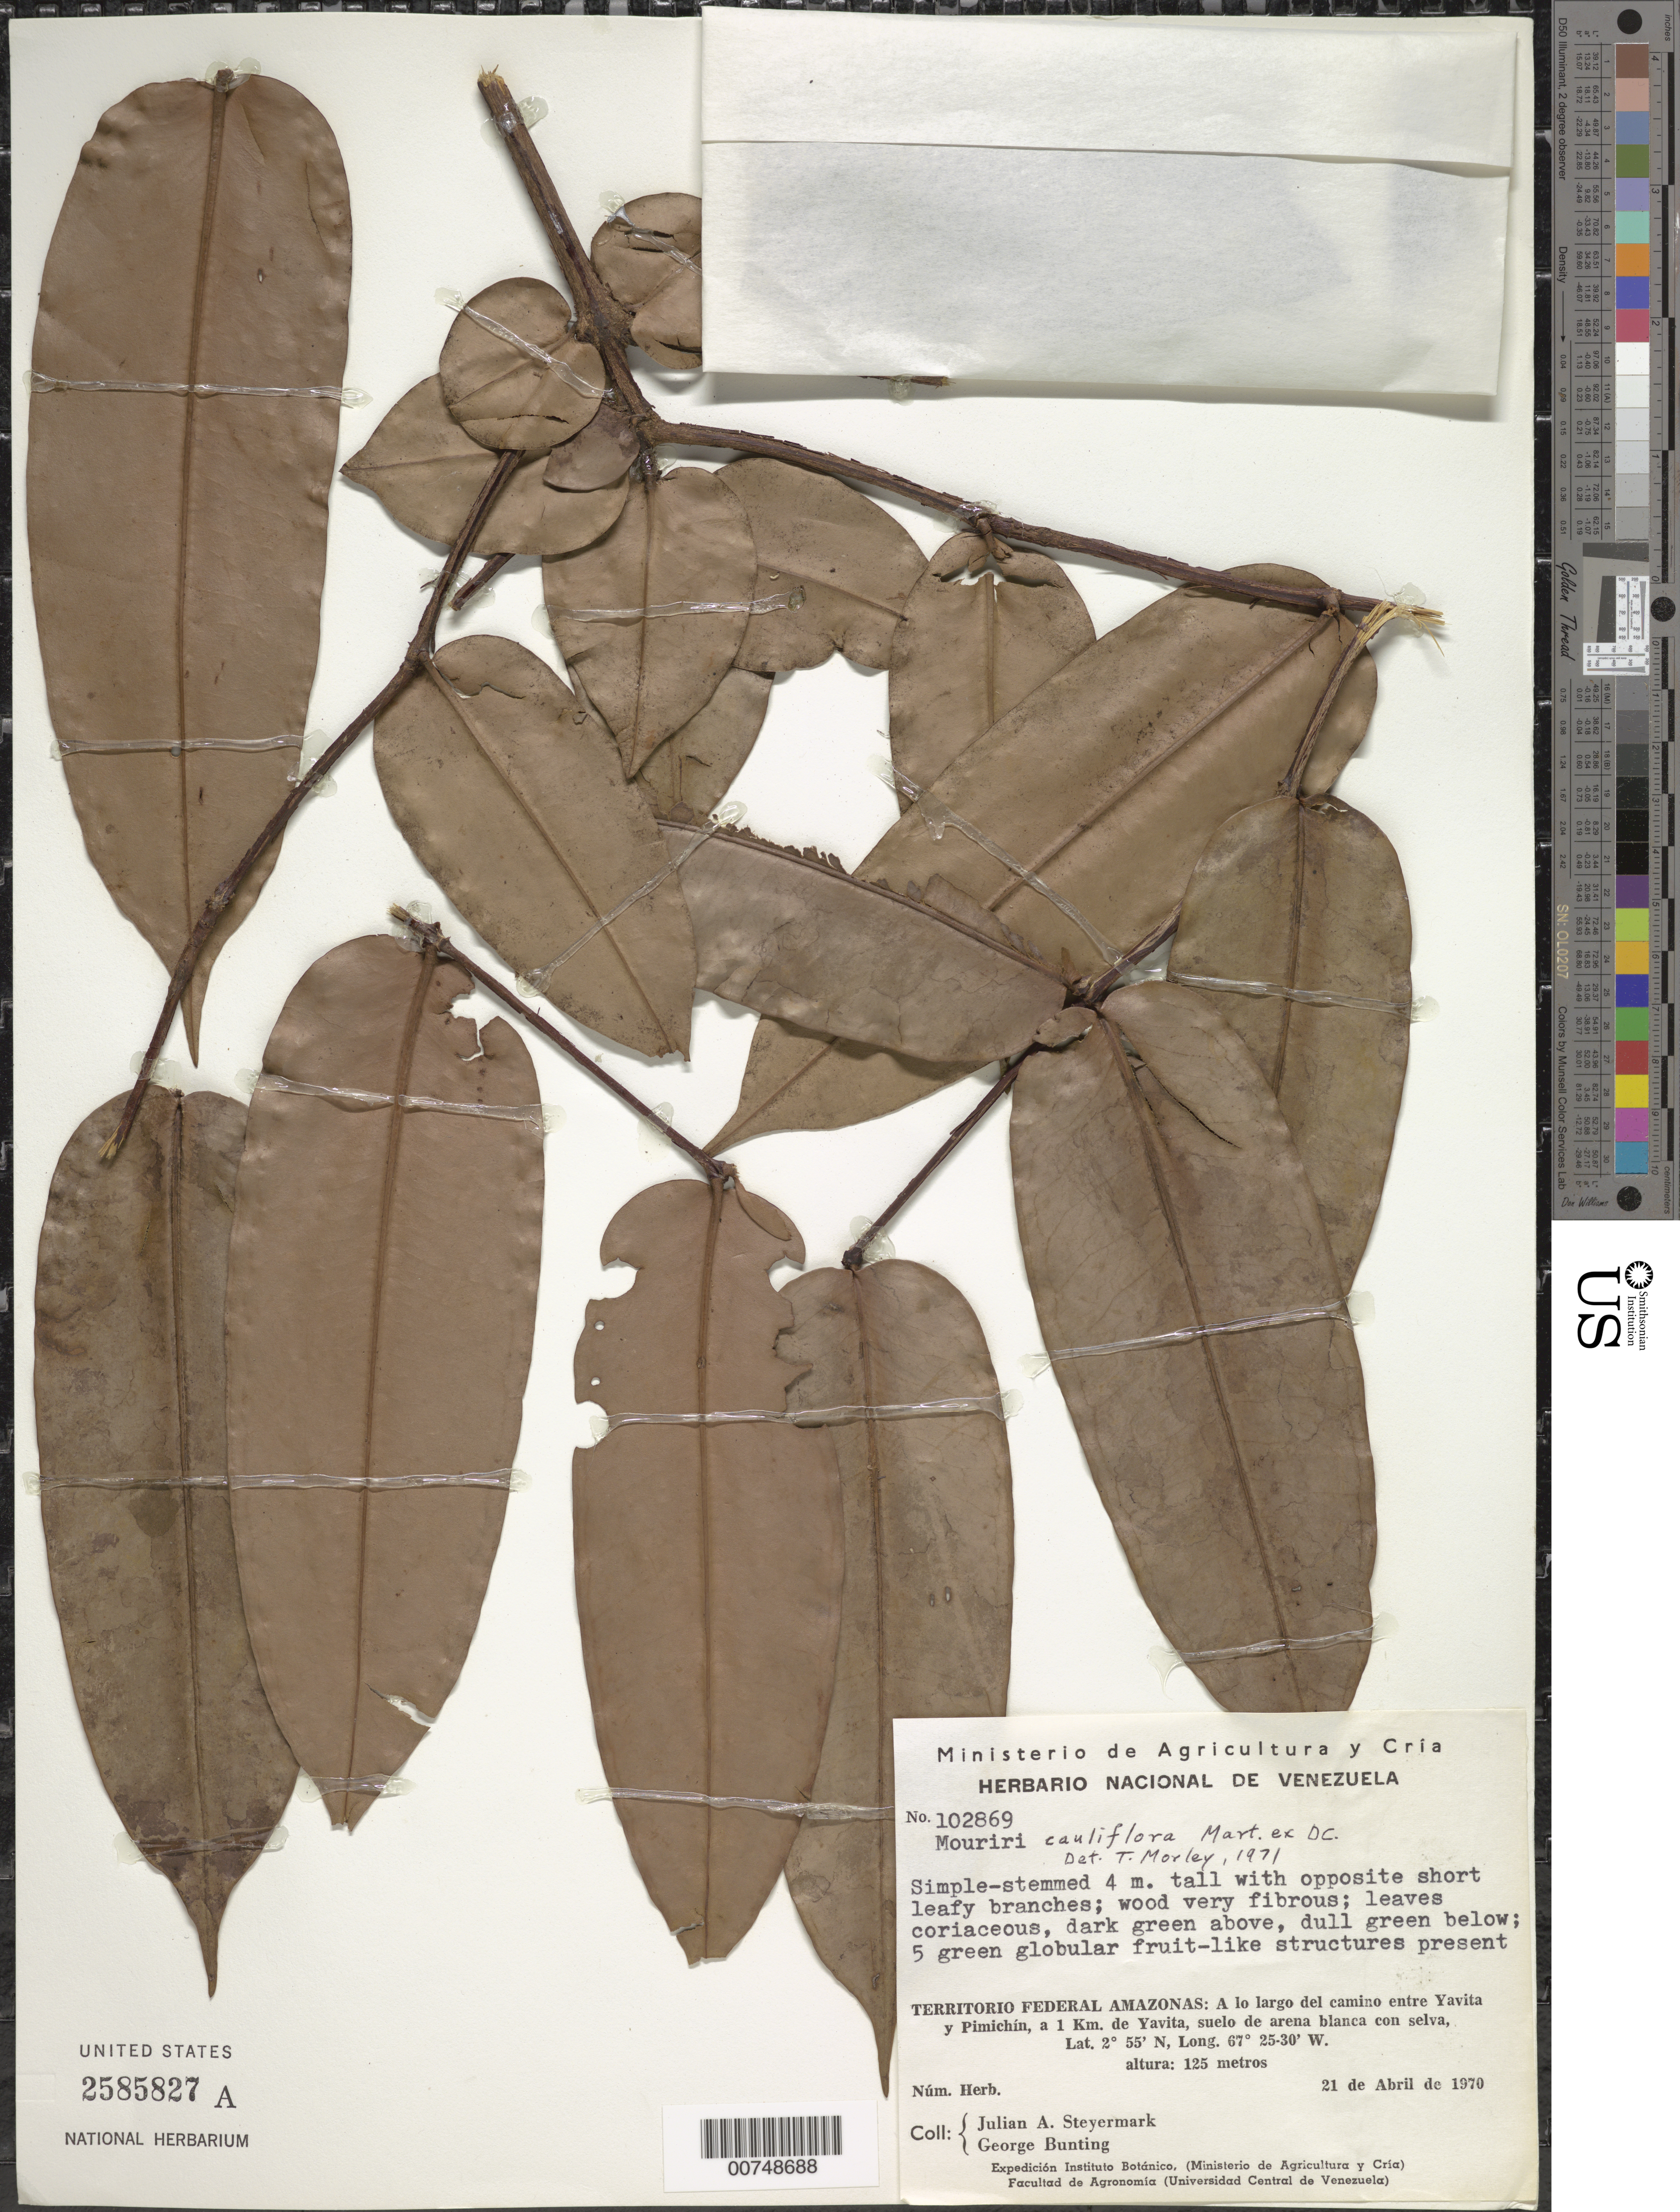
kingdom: Plantae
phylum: Tracheophyta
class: Magnoliopsida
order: Myrtales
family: Melastomataceae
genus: Mouriri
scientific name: Mouriri cauliflora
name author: DC.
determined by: Morley, T.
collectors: J. Steyermark & G. S. Bunting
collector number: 102869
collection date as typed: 21-Apr-70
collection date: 1970-04-21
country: Venezuela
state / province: Amazonas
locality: Yavita-Pimichín, 1 km de Yavita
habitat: Suelo de arena blanca con selva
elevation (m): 125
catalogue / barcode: US 2585827A